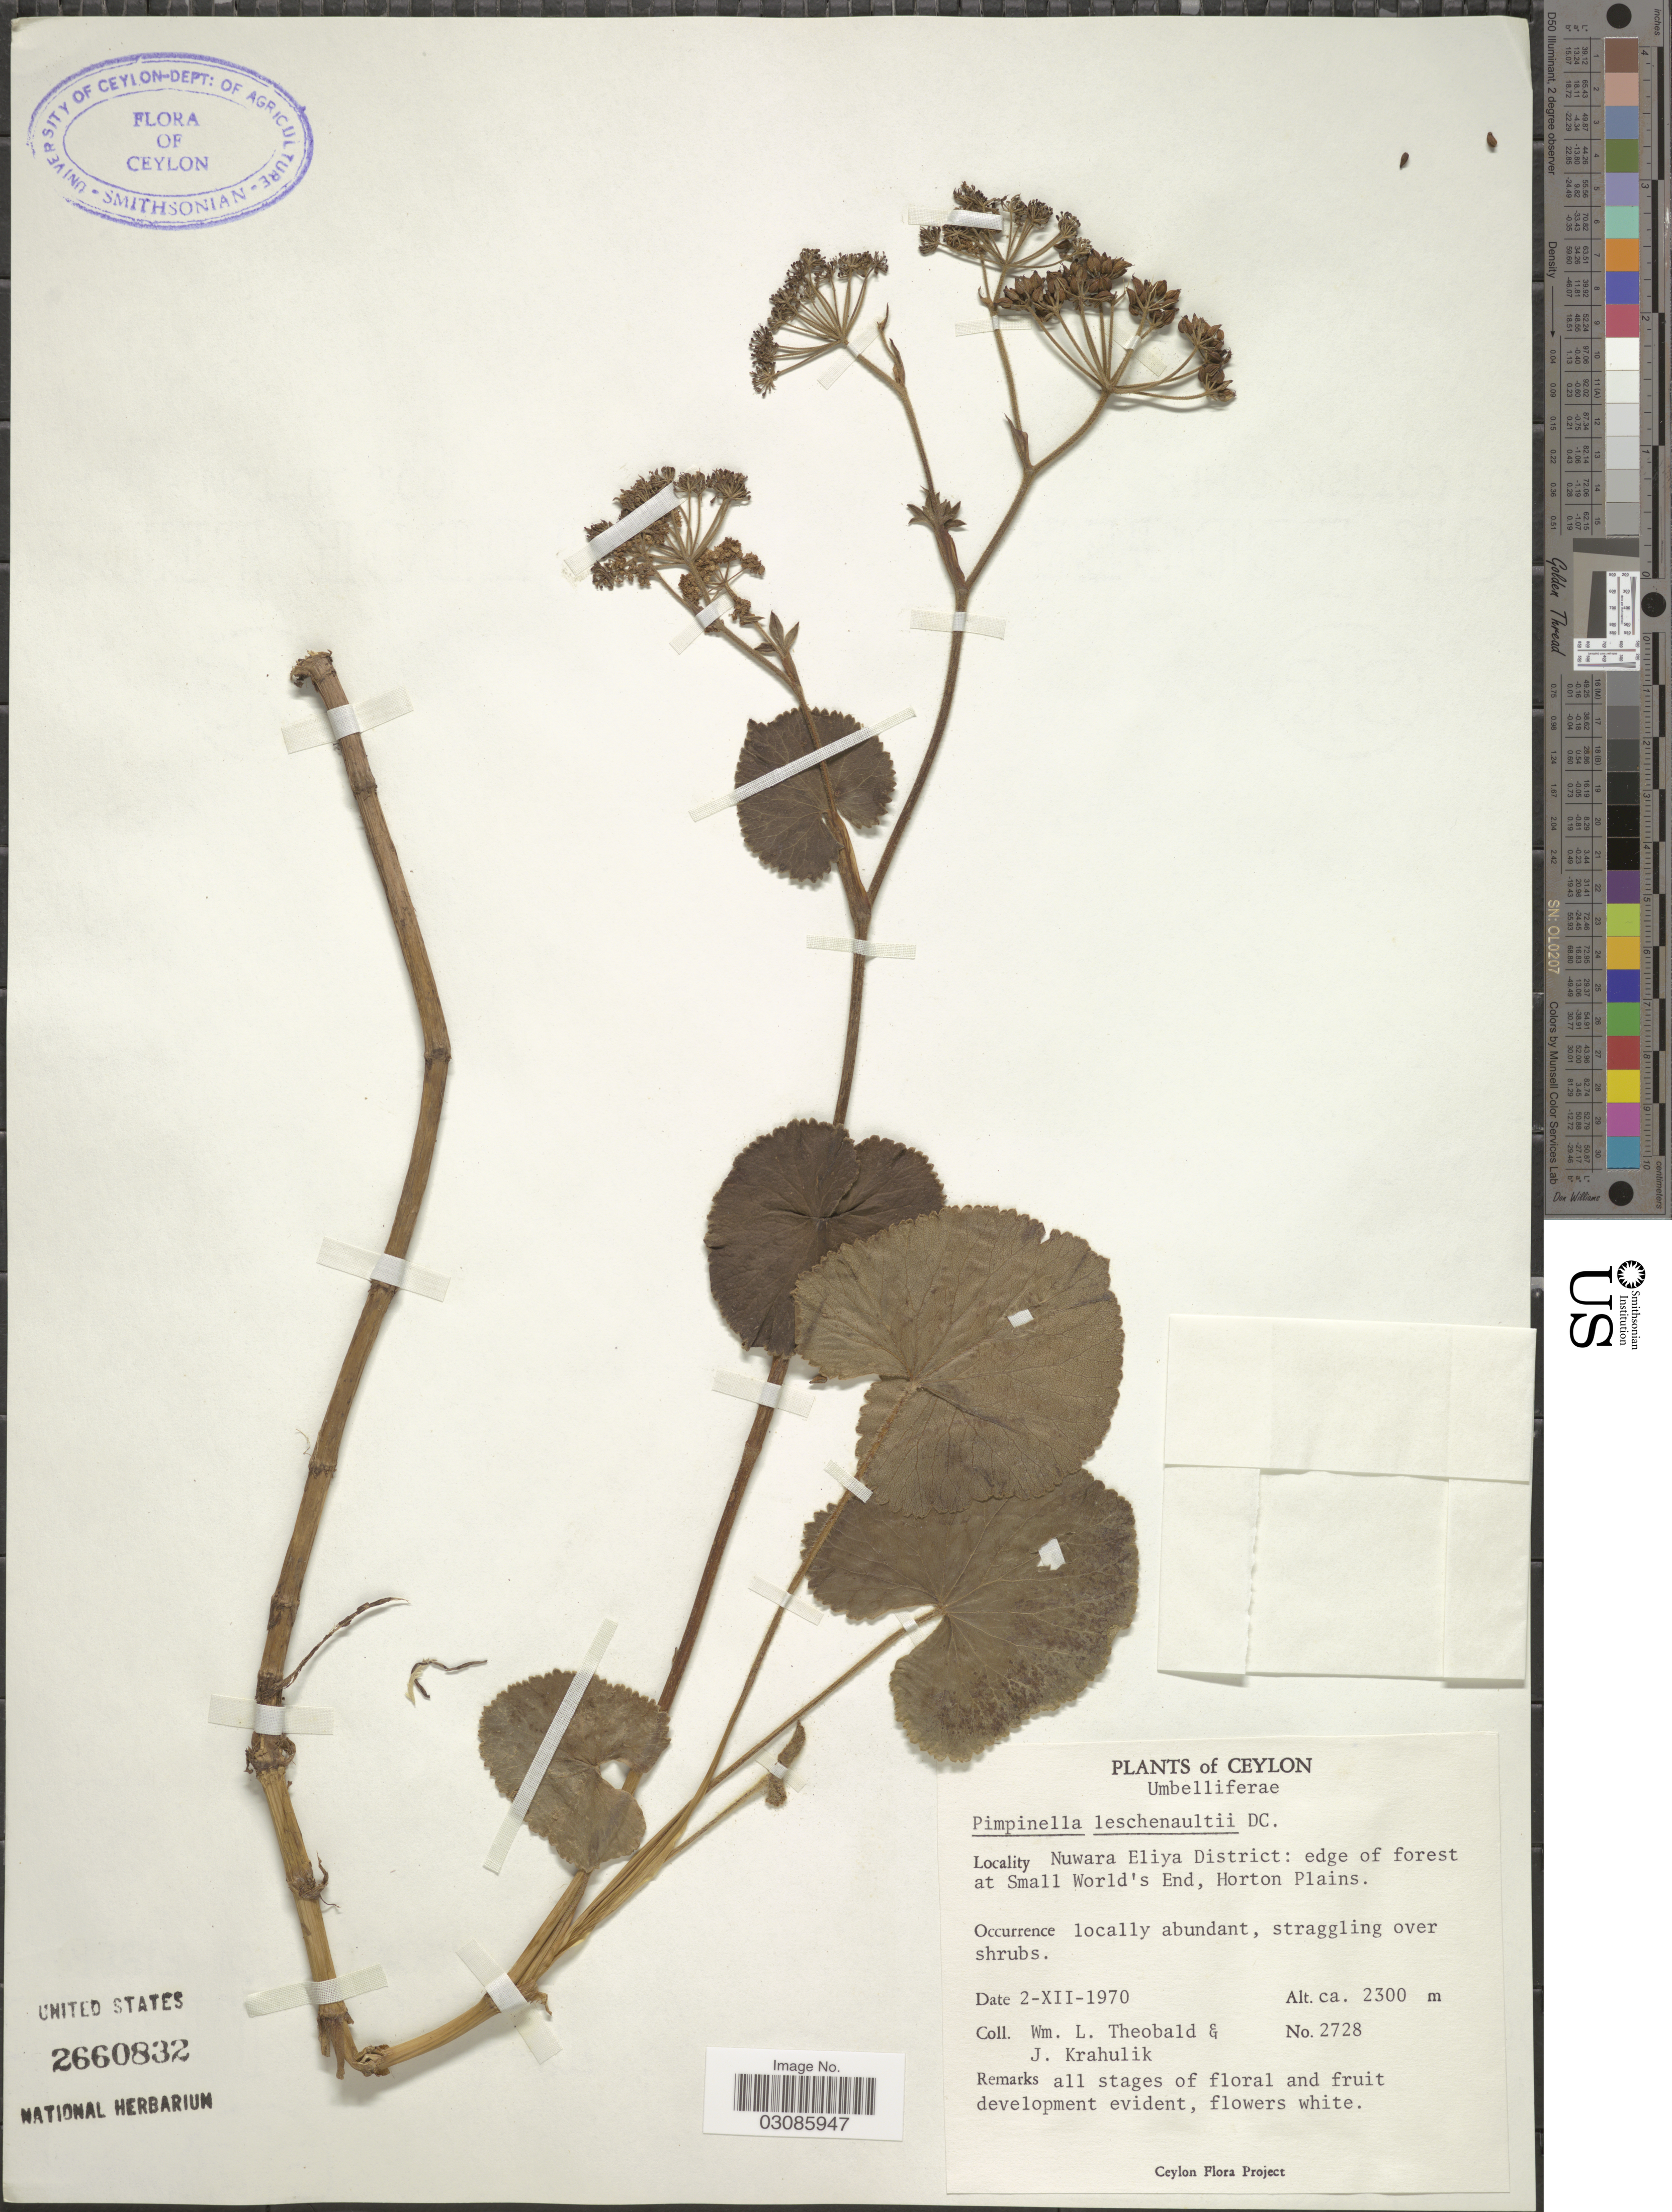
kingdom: Plantae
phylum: Tracheophyta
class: Magnoliopsida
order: Apiales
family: Apiaceae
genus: Pimpinella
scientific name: Pimpinella leschenaultii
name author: DC.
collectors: W. L. Theobald & J. Krahulik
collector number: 2728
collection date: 1970-12-02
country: Sri Lanka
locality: Ceylon, Nuwara Eliya District: edge of forest at Small World's End, Horton Plains.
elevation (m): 2300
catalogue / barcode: US 2660832